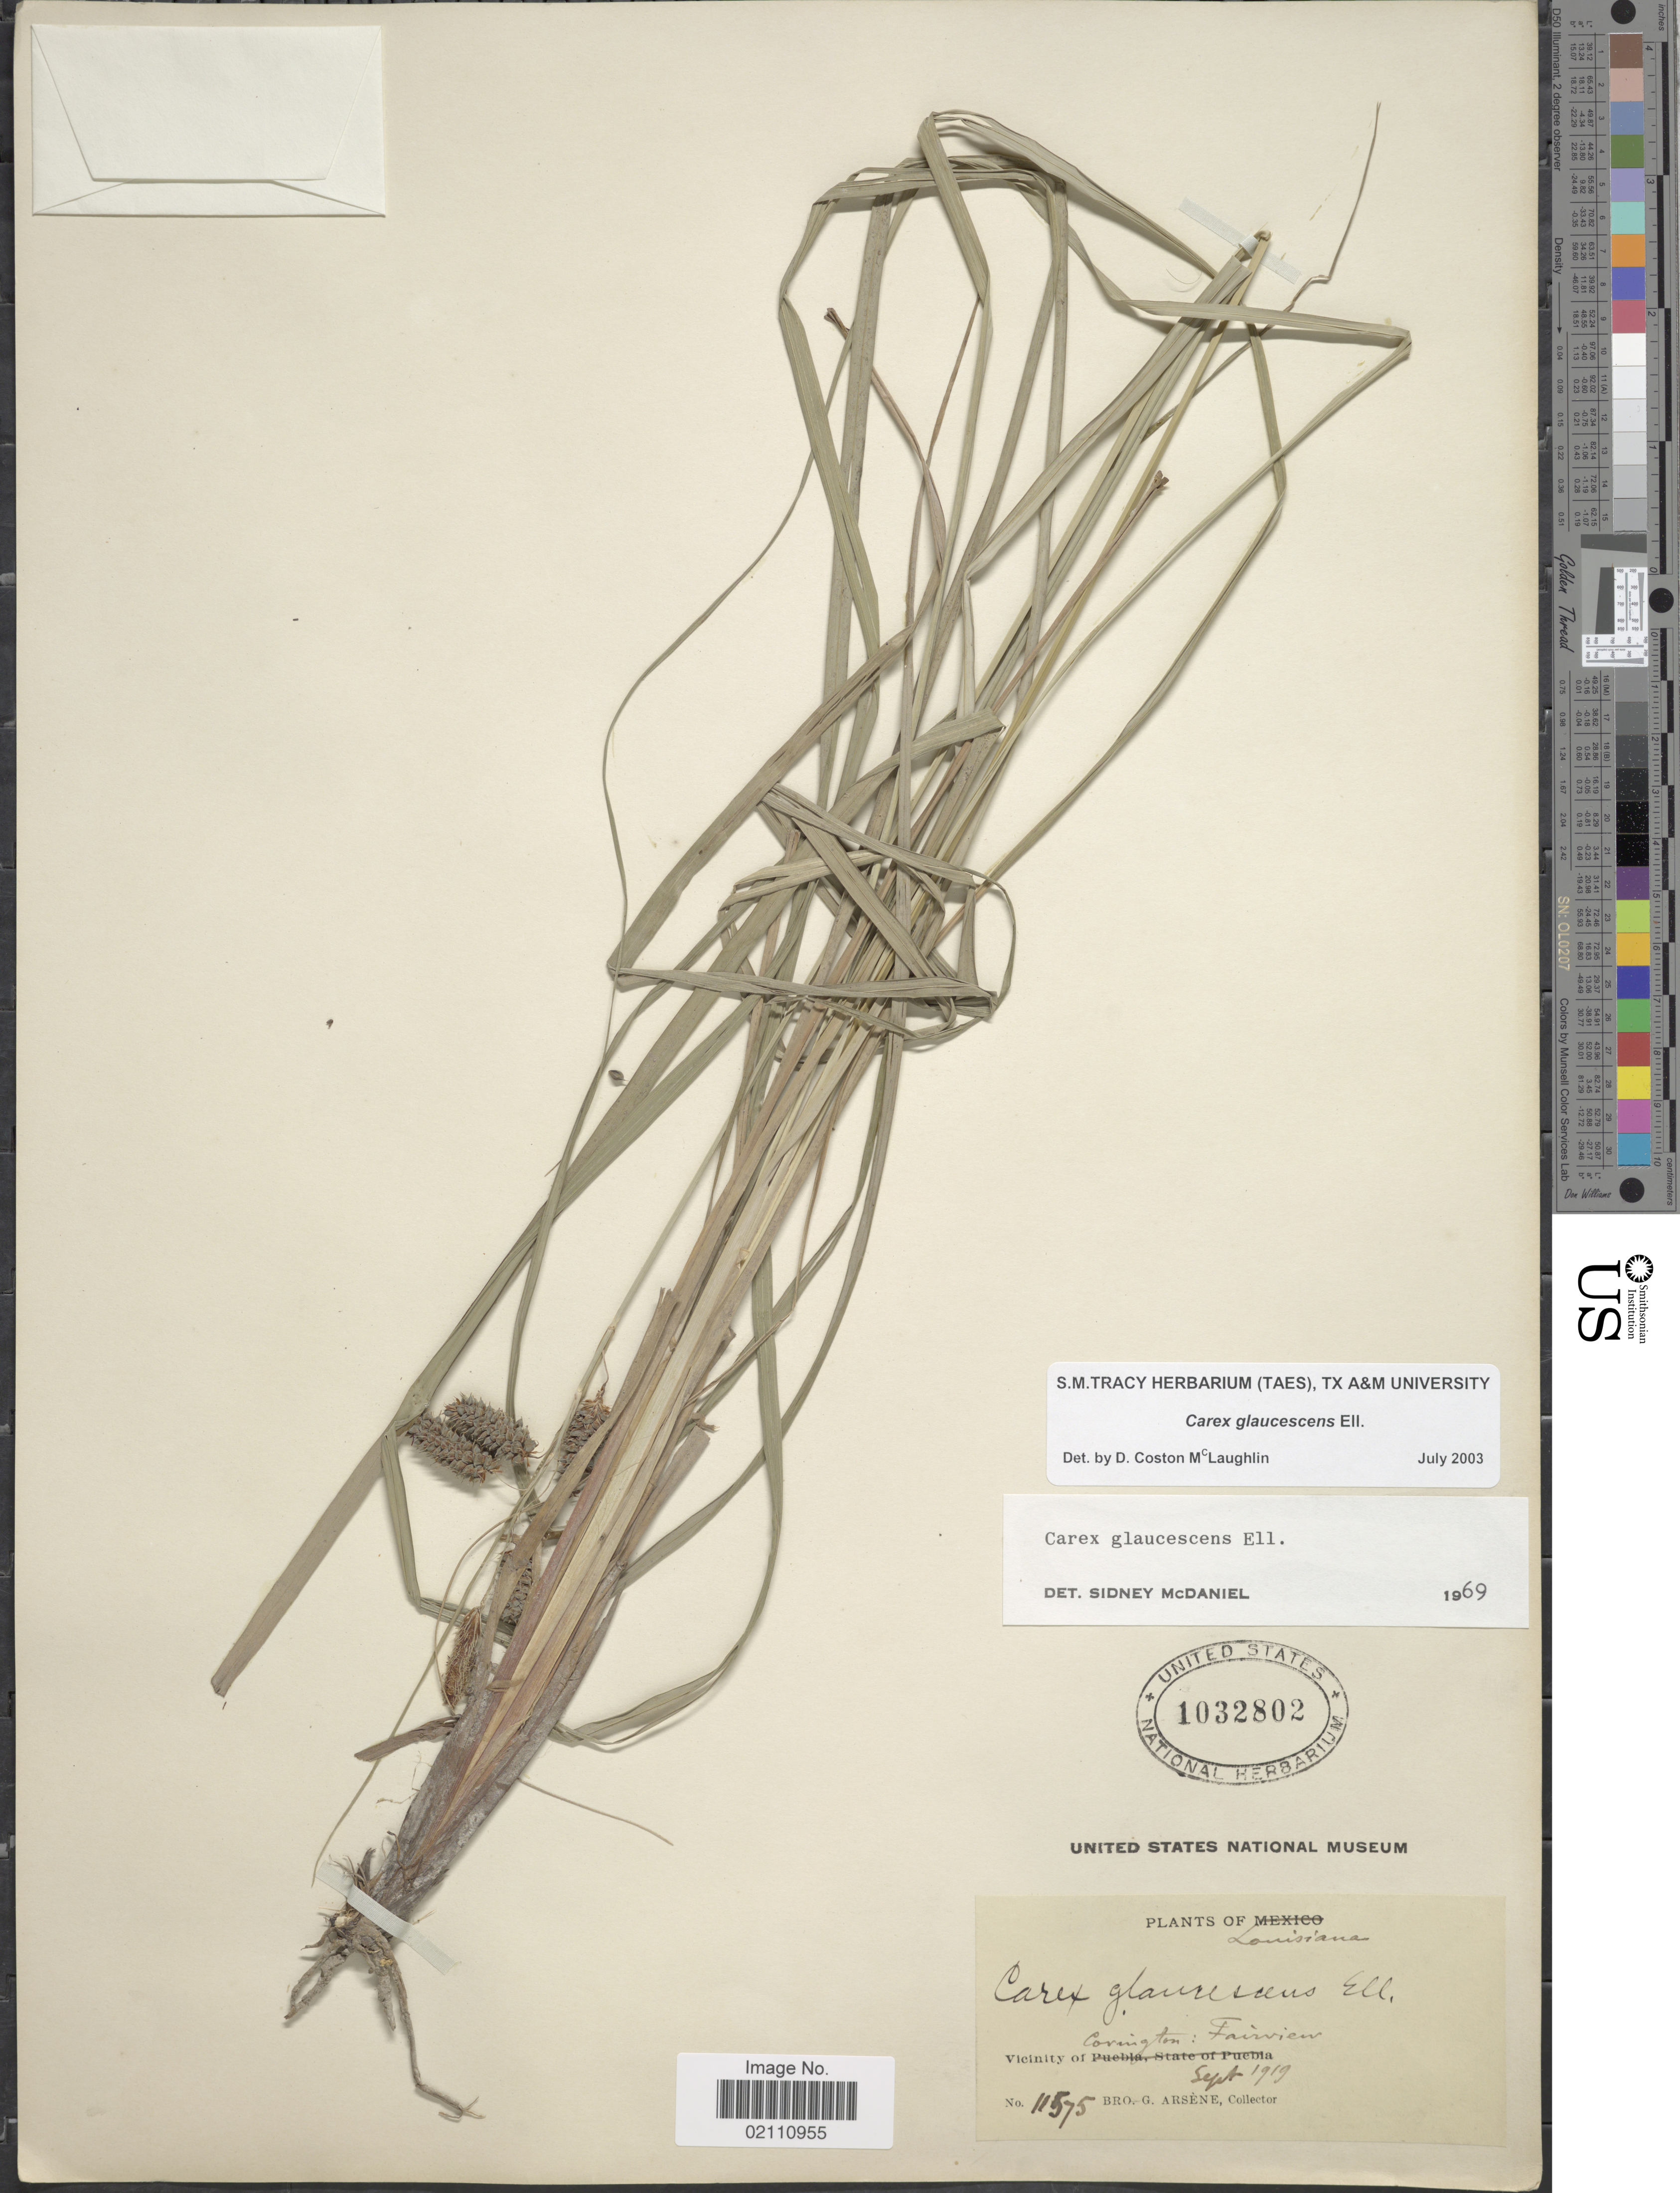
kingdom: Plantae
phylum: Tracheophyta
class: Liliopsida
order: Poales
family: Cyperaceae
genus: Carex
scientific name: Carex glaucescens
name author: Elliott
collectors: Bro. G. Arsène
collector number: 11575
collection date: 1919-09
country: United States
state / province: Louisiana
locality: Vicinity of Covington, Faviview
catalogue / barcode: US 1032802